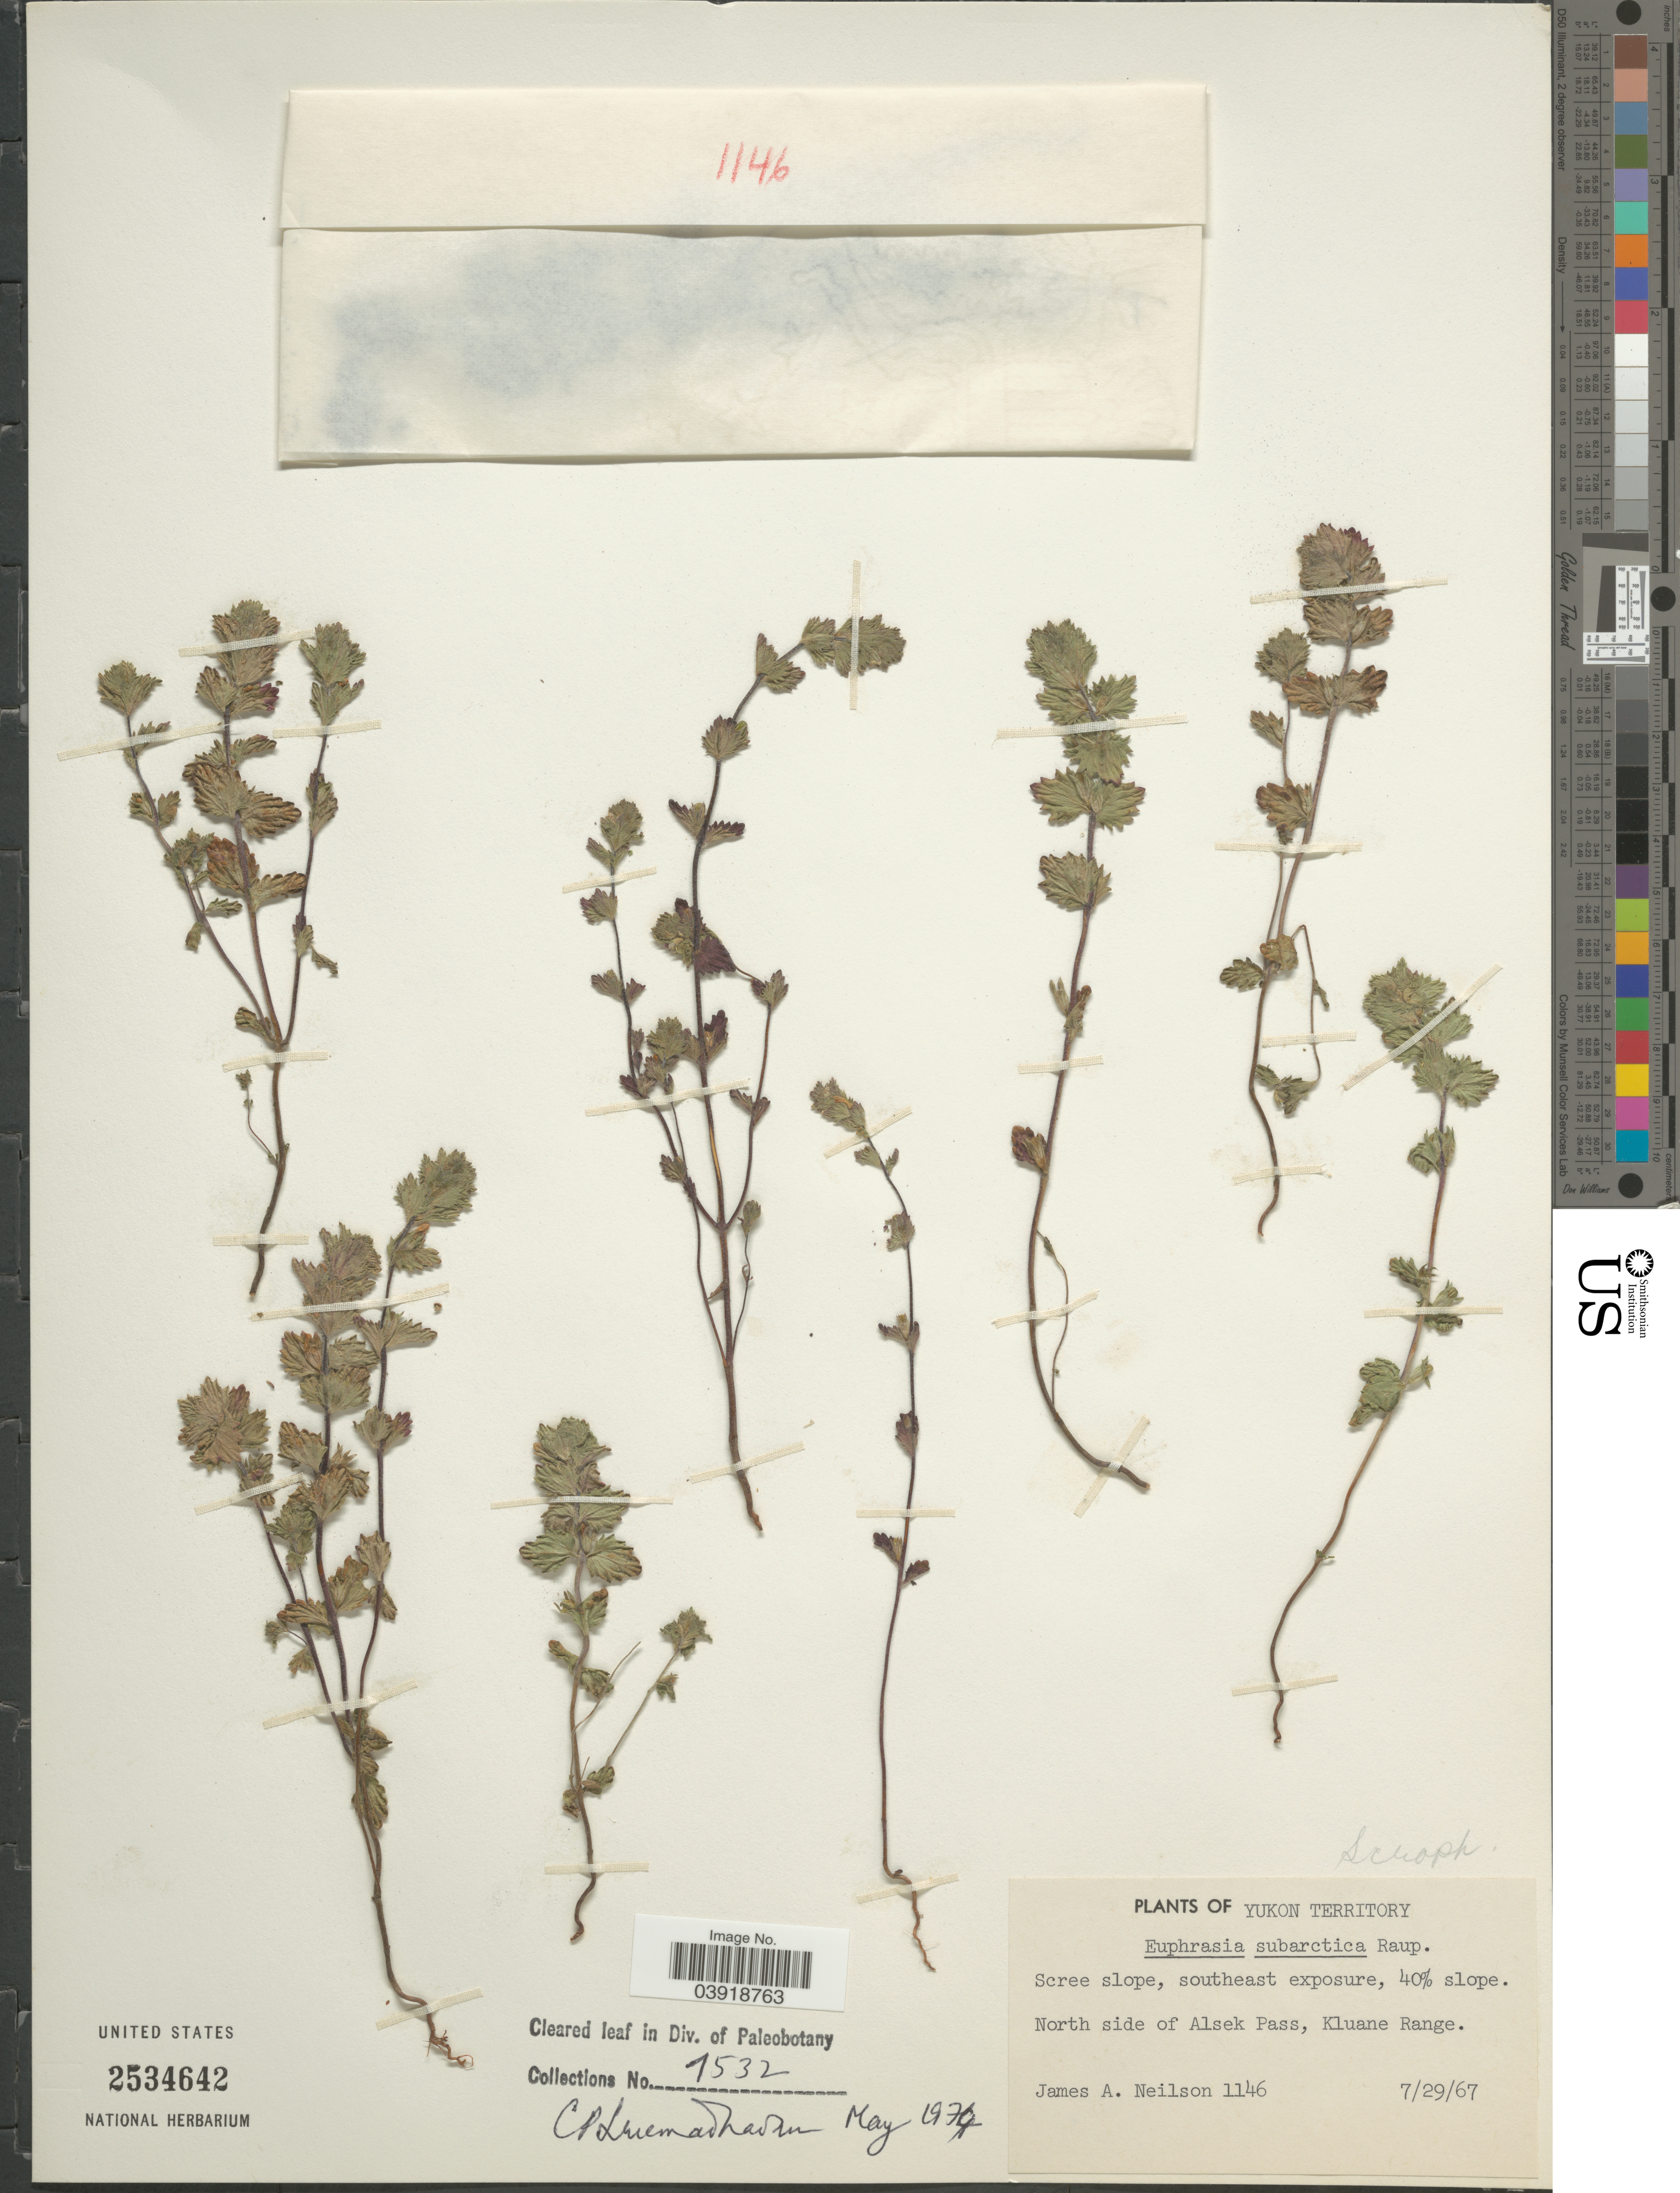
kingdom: Plantae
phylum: Tracheophyta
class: Magnoliopsida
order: Lamiales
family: Orobanchaceae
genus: Euphrasia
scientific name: Euphrasia subarctica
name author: Raup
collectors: J. Neilson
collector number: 1146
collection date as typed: Transcribed d/m/y: 29/7/67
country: Canada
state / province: Yukon Territory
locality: Scree slope, southeast exposure, 40% slope. North side of Alsek Pass, Kluane Range.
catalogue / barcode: US 2534642